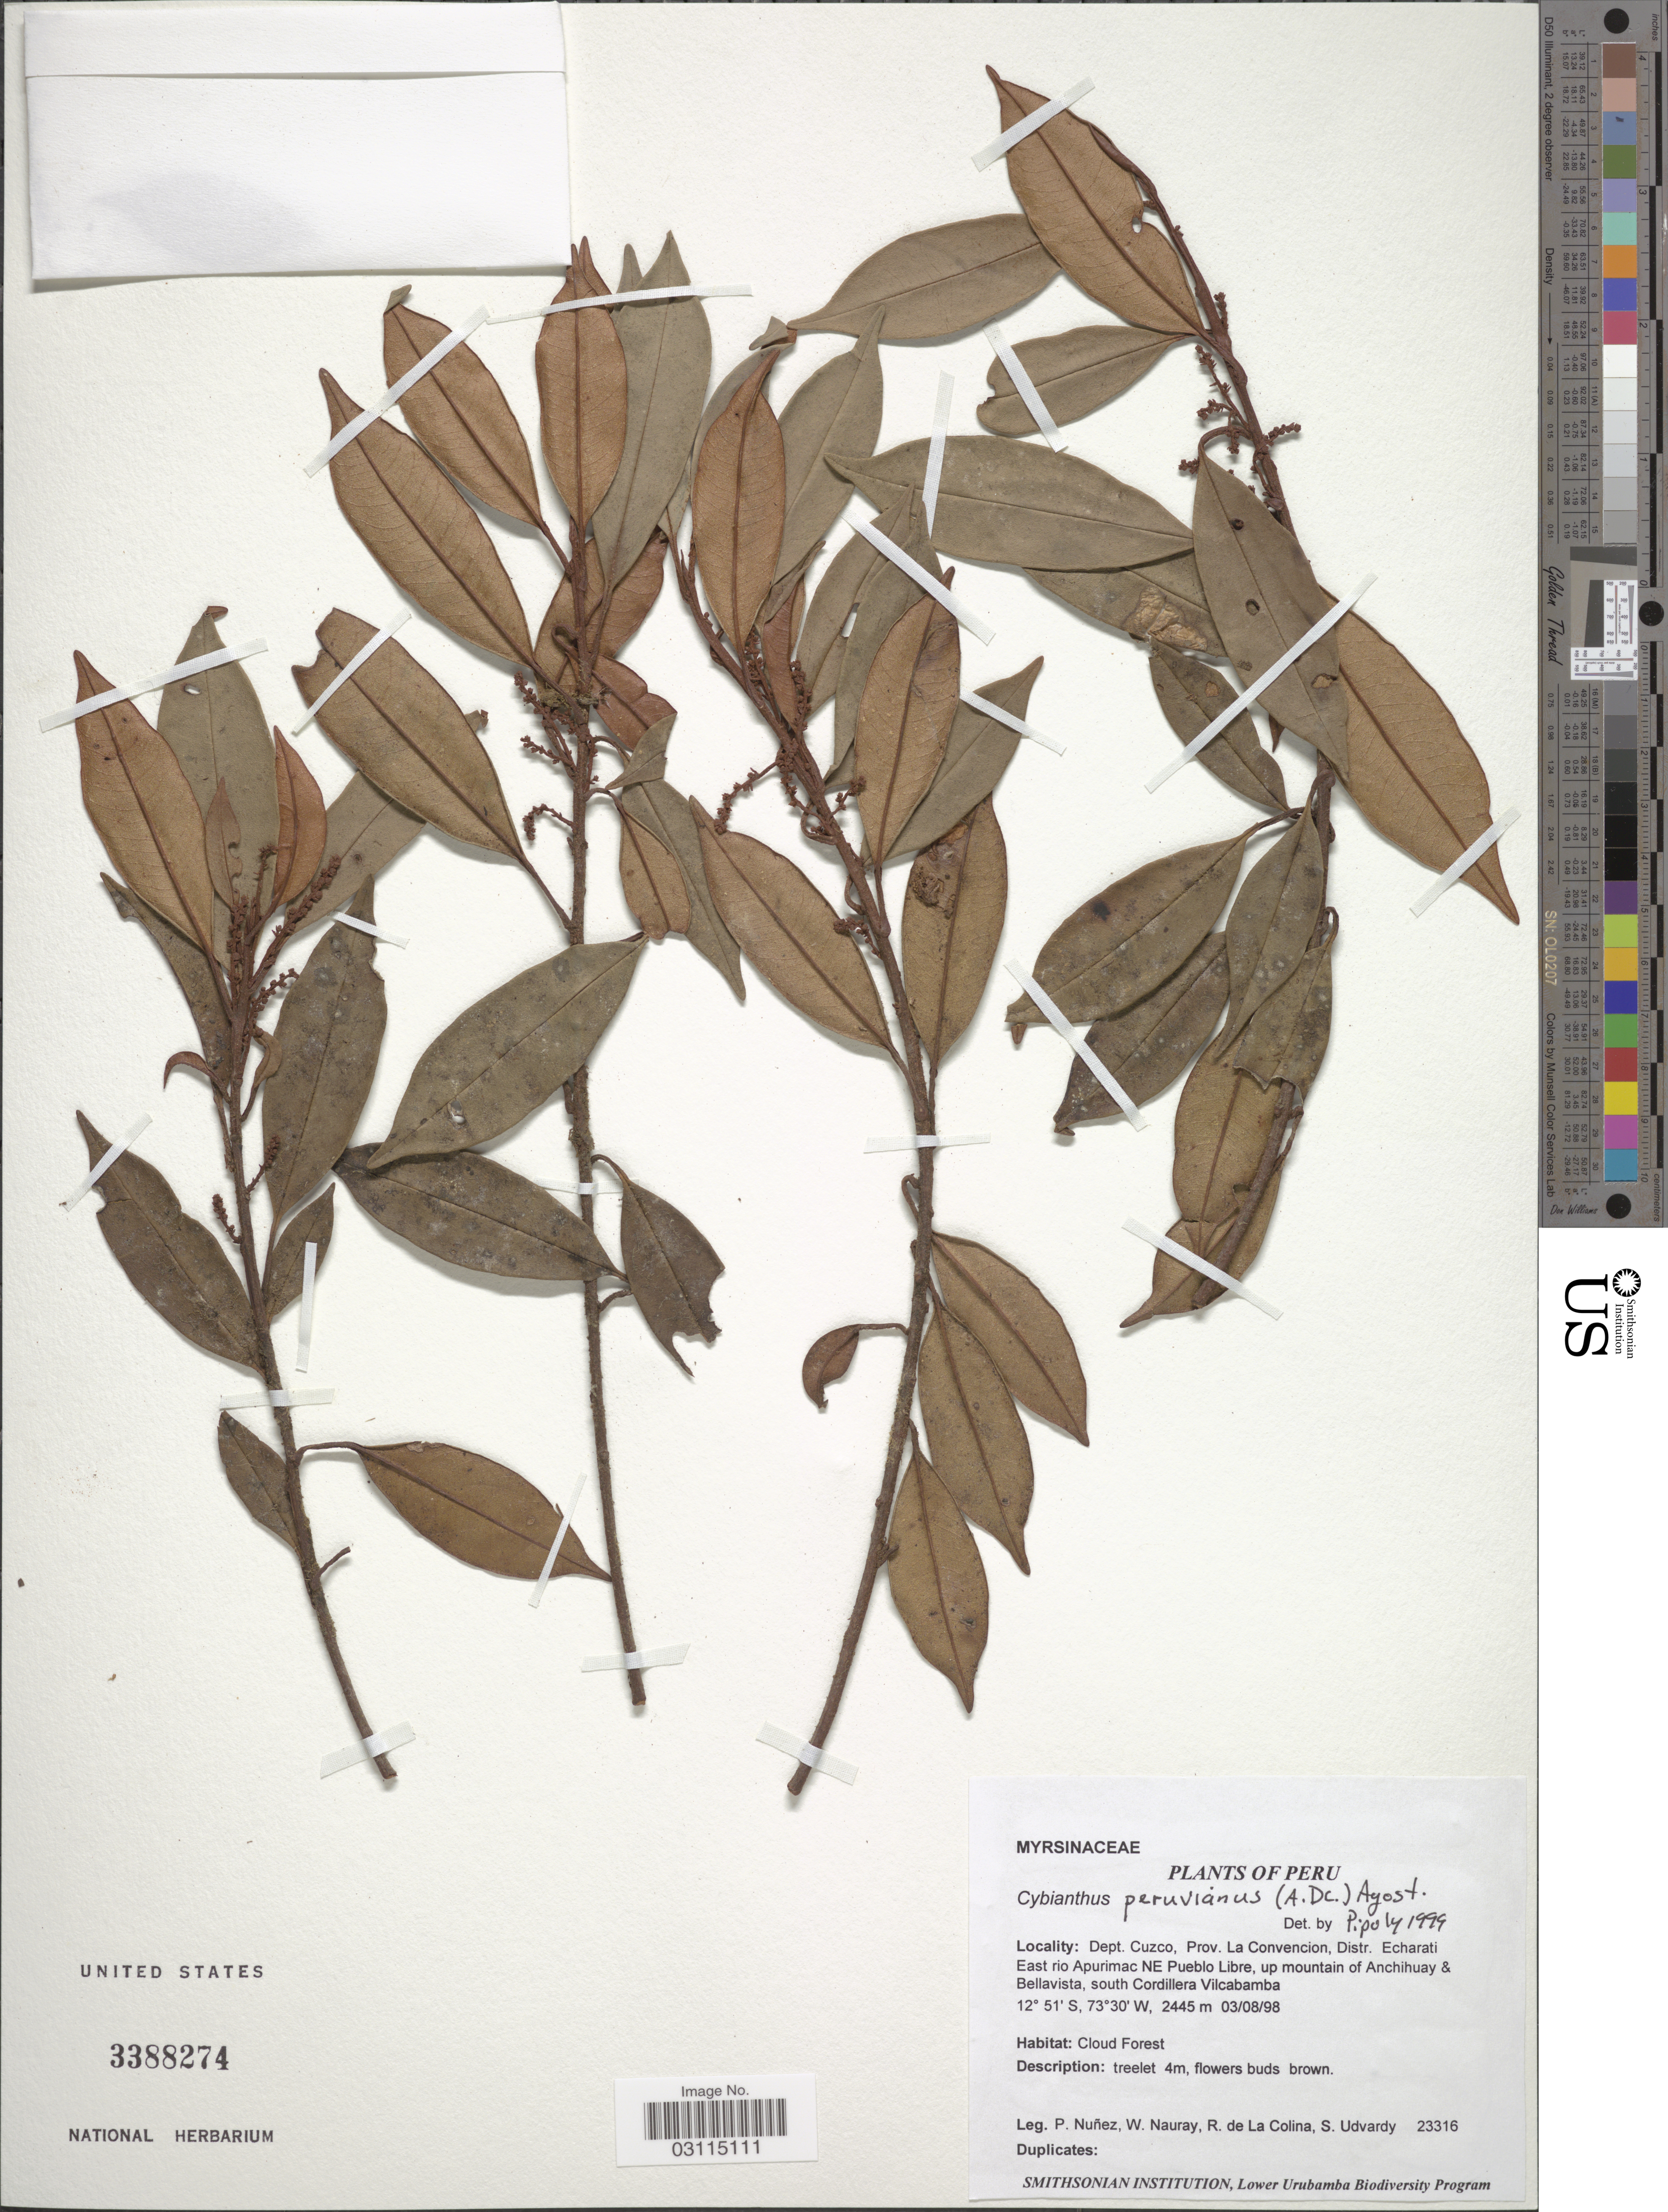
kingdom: Plantae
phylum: Tracheophyta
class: Magnoliopsida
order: Ericales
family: Primulaceae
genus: Cybianthus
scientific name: Cybianthus peruvianus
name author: (A. DC.) Miq.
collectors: P. Nuñez V., W. Nauray, R. de La Colina & S. Udvardy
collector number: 23316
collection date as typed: Transcribed d/m/y: 3/8/98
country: Peru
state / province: Cusco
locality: Dept. Cuzco, Prov. La Convencion, Distr. Echarati, East rio Apurimac NE Pueblo Libre, up mountain of Anchihuay & Bellvista, south Cordillera Vilcabamba.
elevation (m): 2445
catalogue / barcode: US 3388274